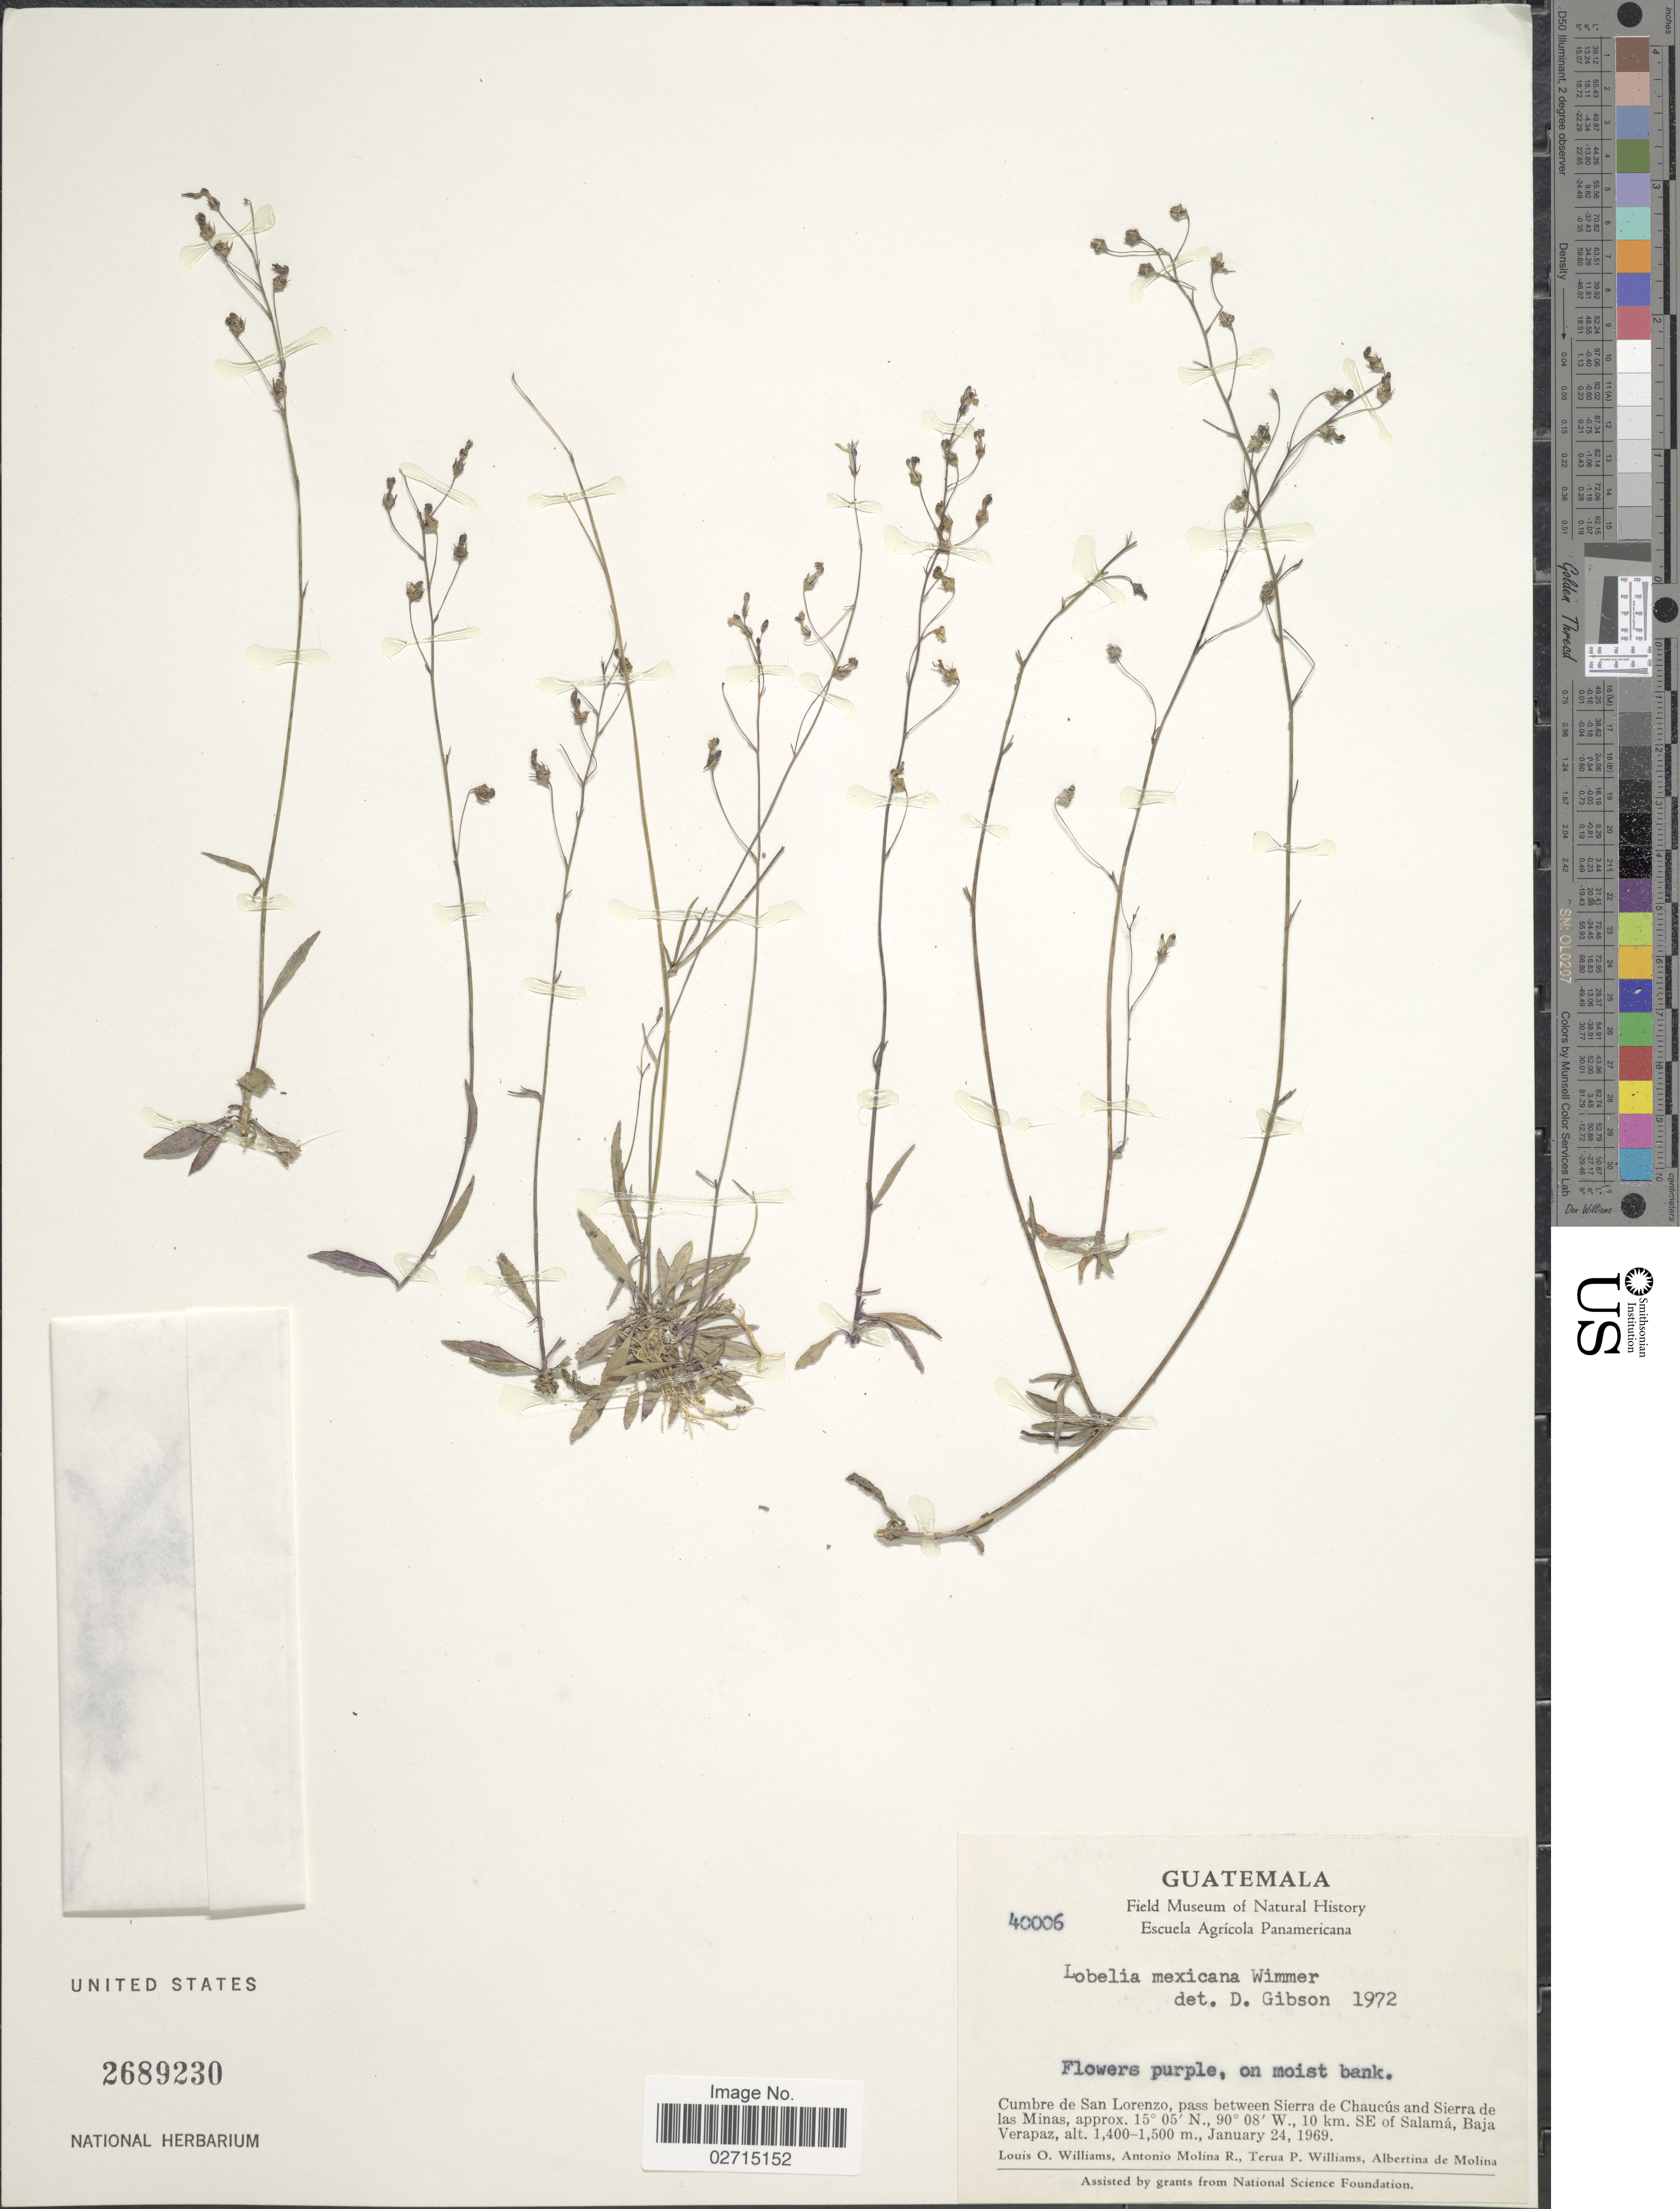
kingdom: Plantae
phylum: Tracheophyta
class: Magnoliopsida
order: Asterales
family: Campanulaceae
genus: Lobelia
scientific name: Lobelia mexicana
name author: E. Wimm.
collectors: L. O. Williams, A. Molina R., T. P. Williams & A. R. Molina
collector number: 40006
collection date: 1969-01-24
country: Guatemala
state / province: Baja Verapaz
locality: On moist bank, Cumbre de San Lorenzo, pass between Sierra de Chaucús and Sierra de las Minas., 10 km SE of Salamá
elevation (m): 1400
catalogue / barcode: US 2689230